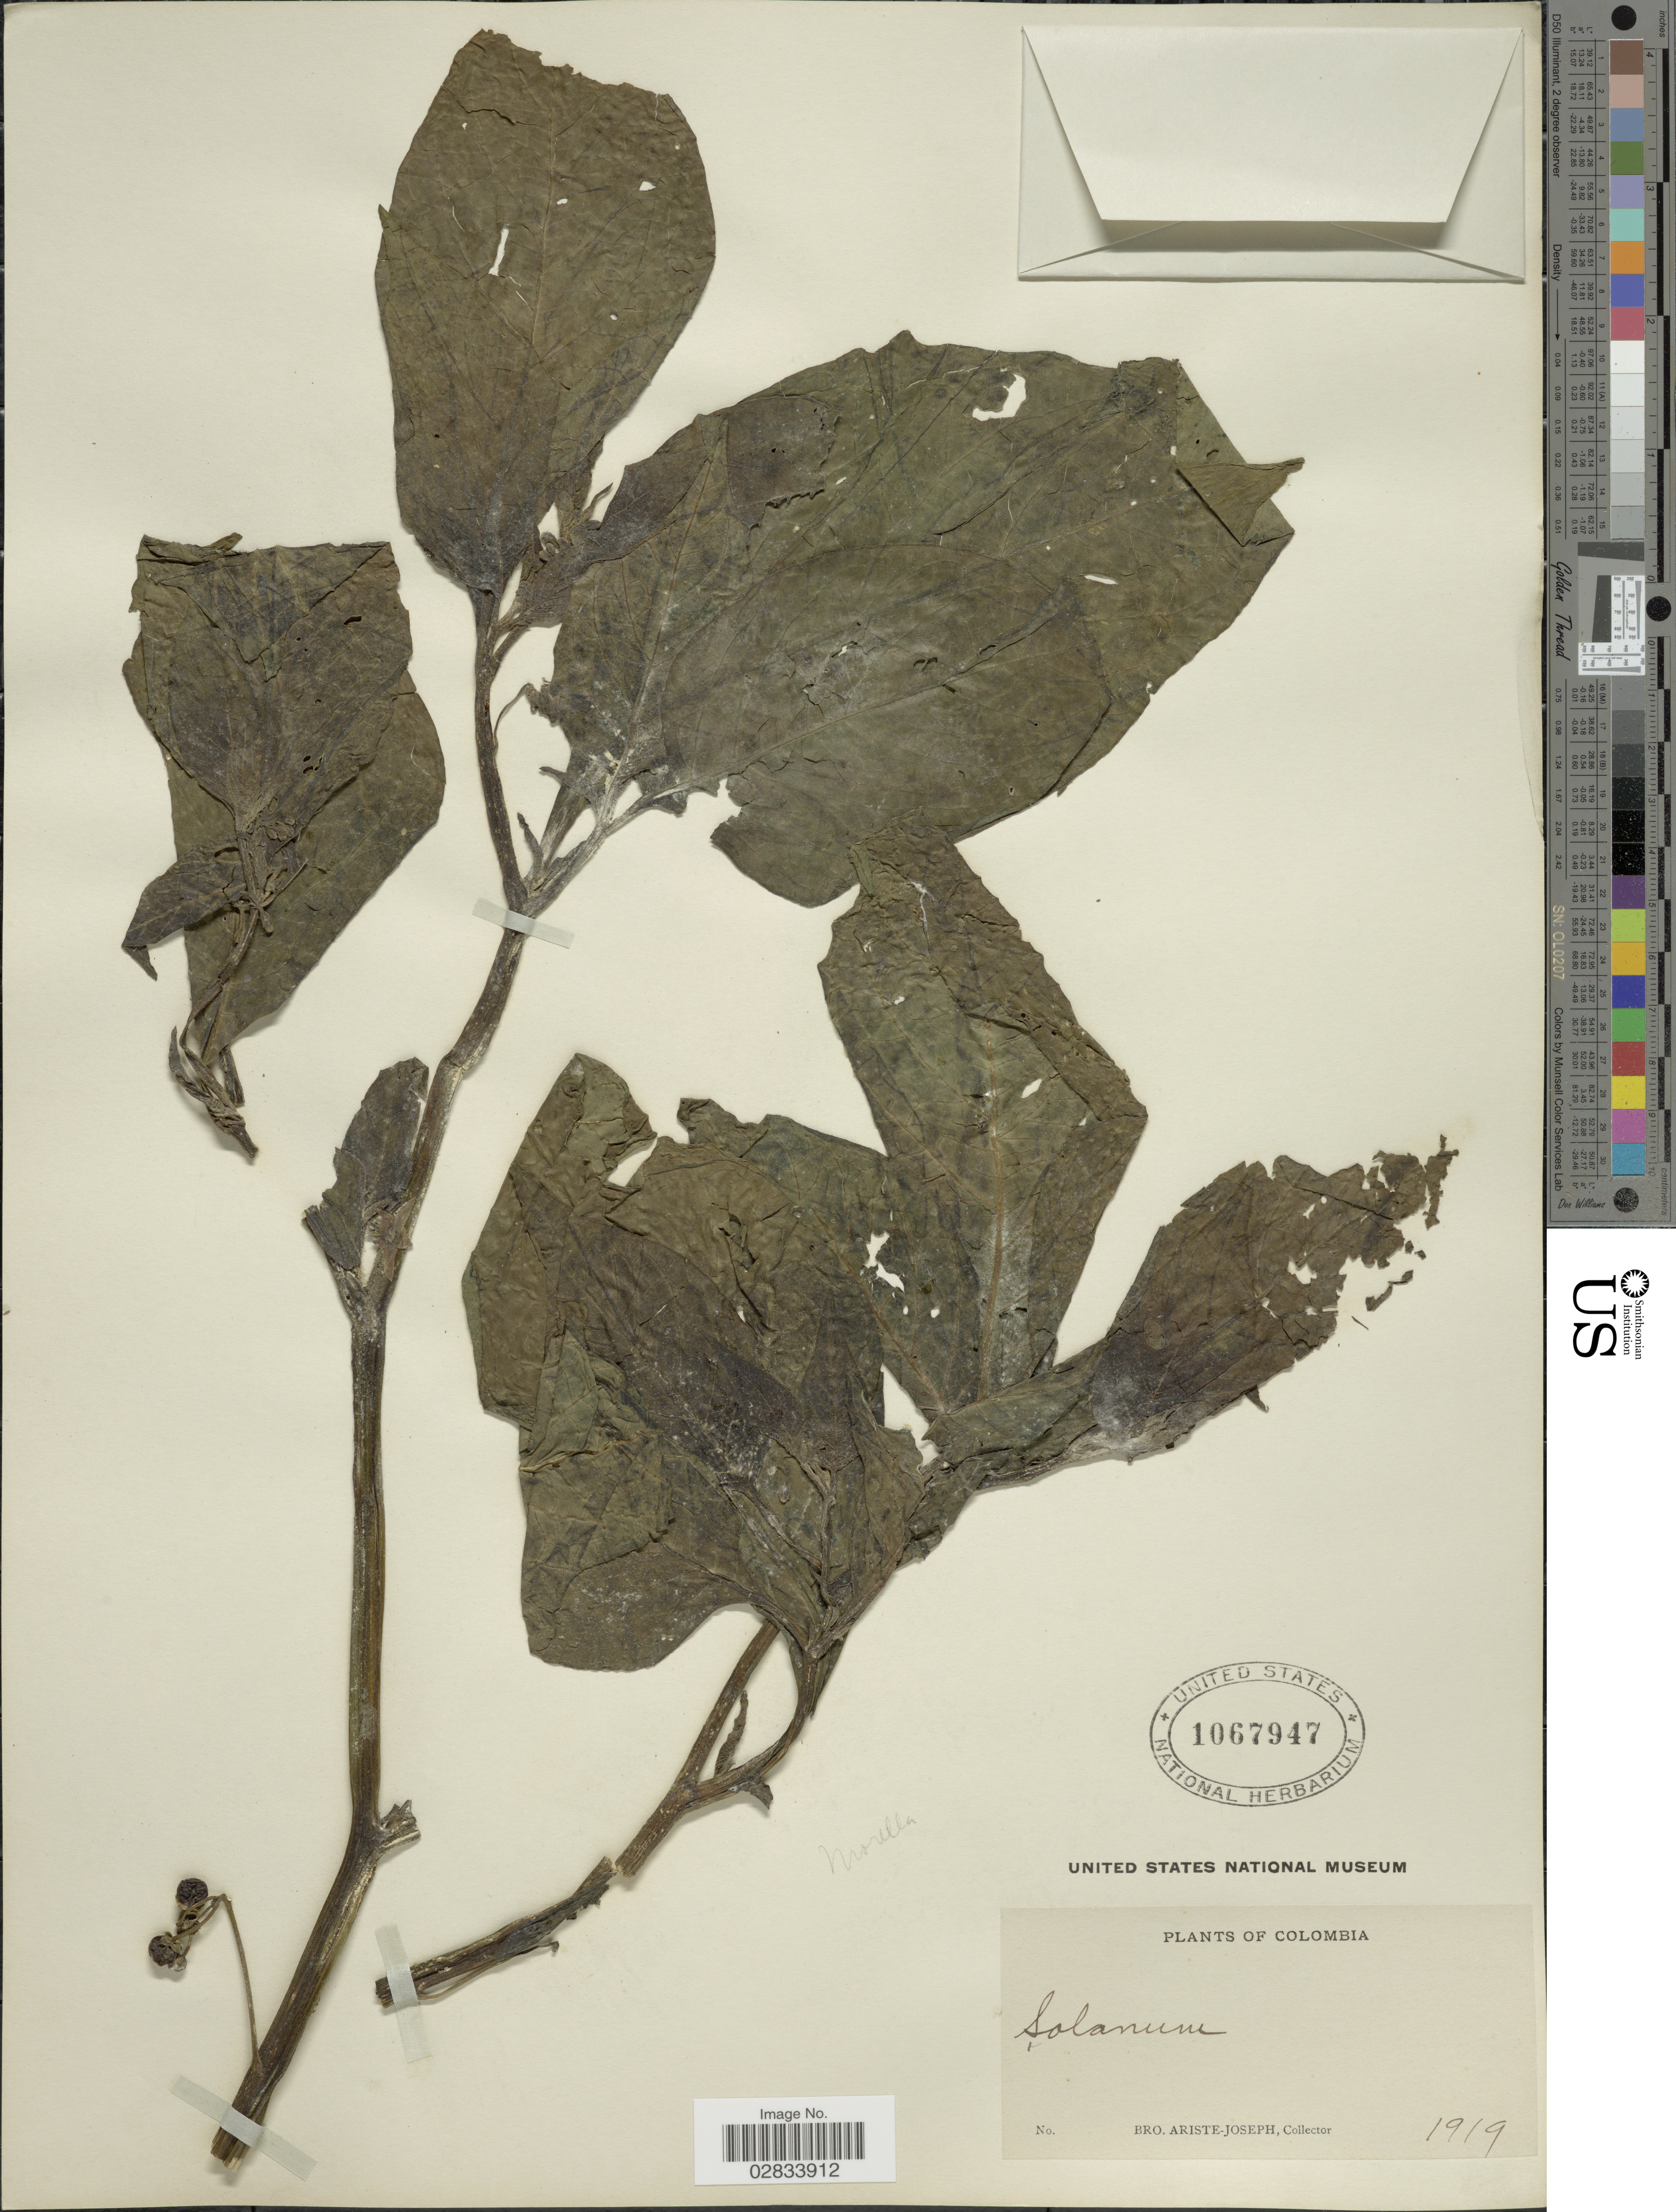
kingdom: Plantae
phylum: Tracheophyta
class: Magnoliopsida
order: Solanales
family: Solanaceae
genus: Solanum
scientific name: Solanum nigrum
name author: L.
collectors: Bro. Ariste-Joseph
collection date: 1919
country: Colombia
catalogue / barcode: US 1067947